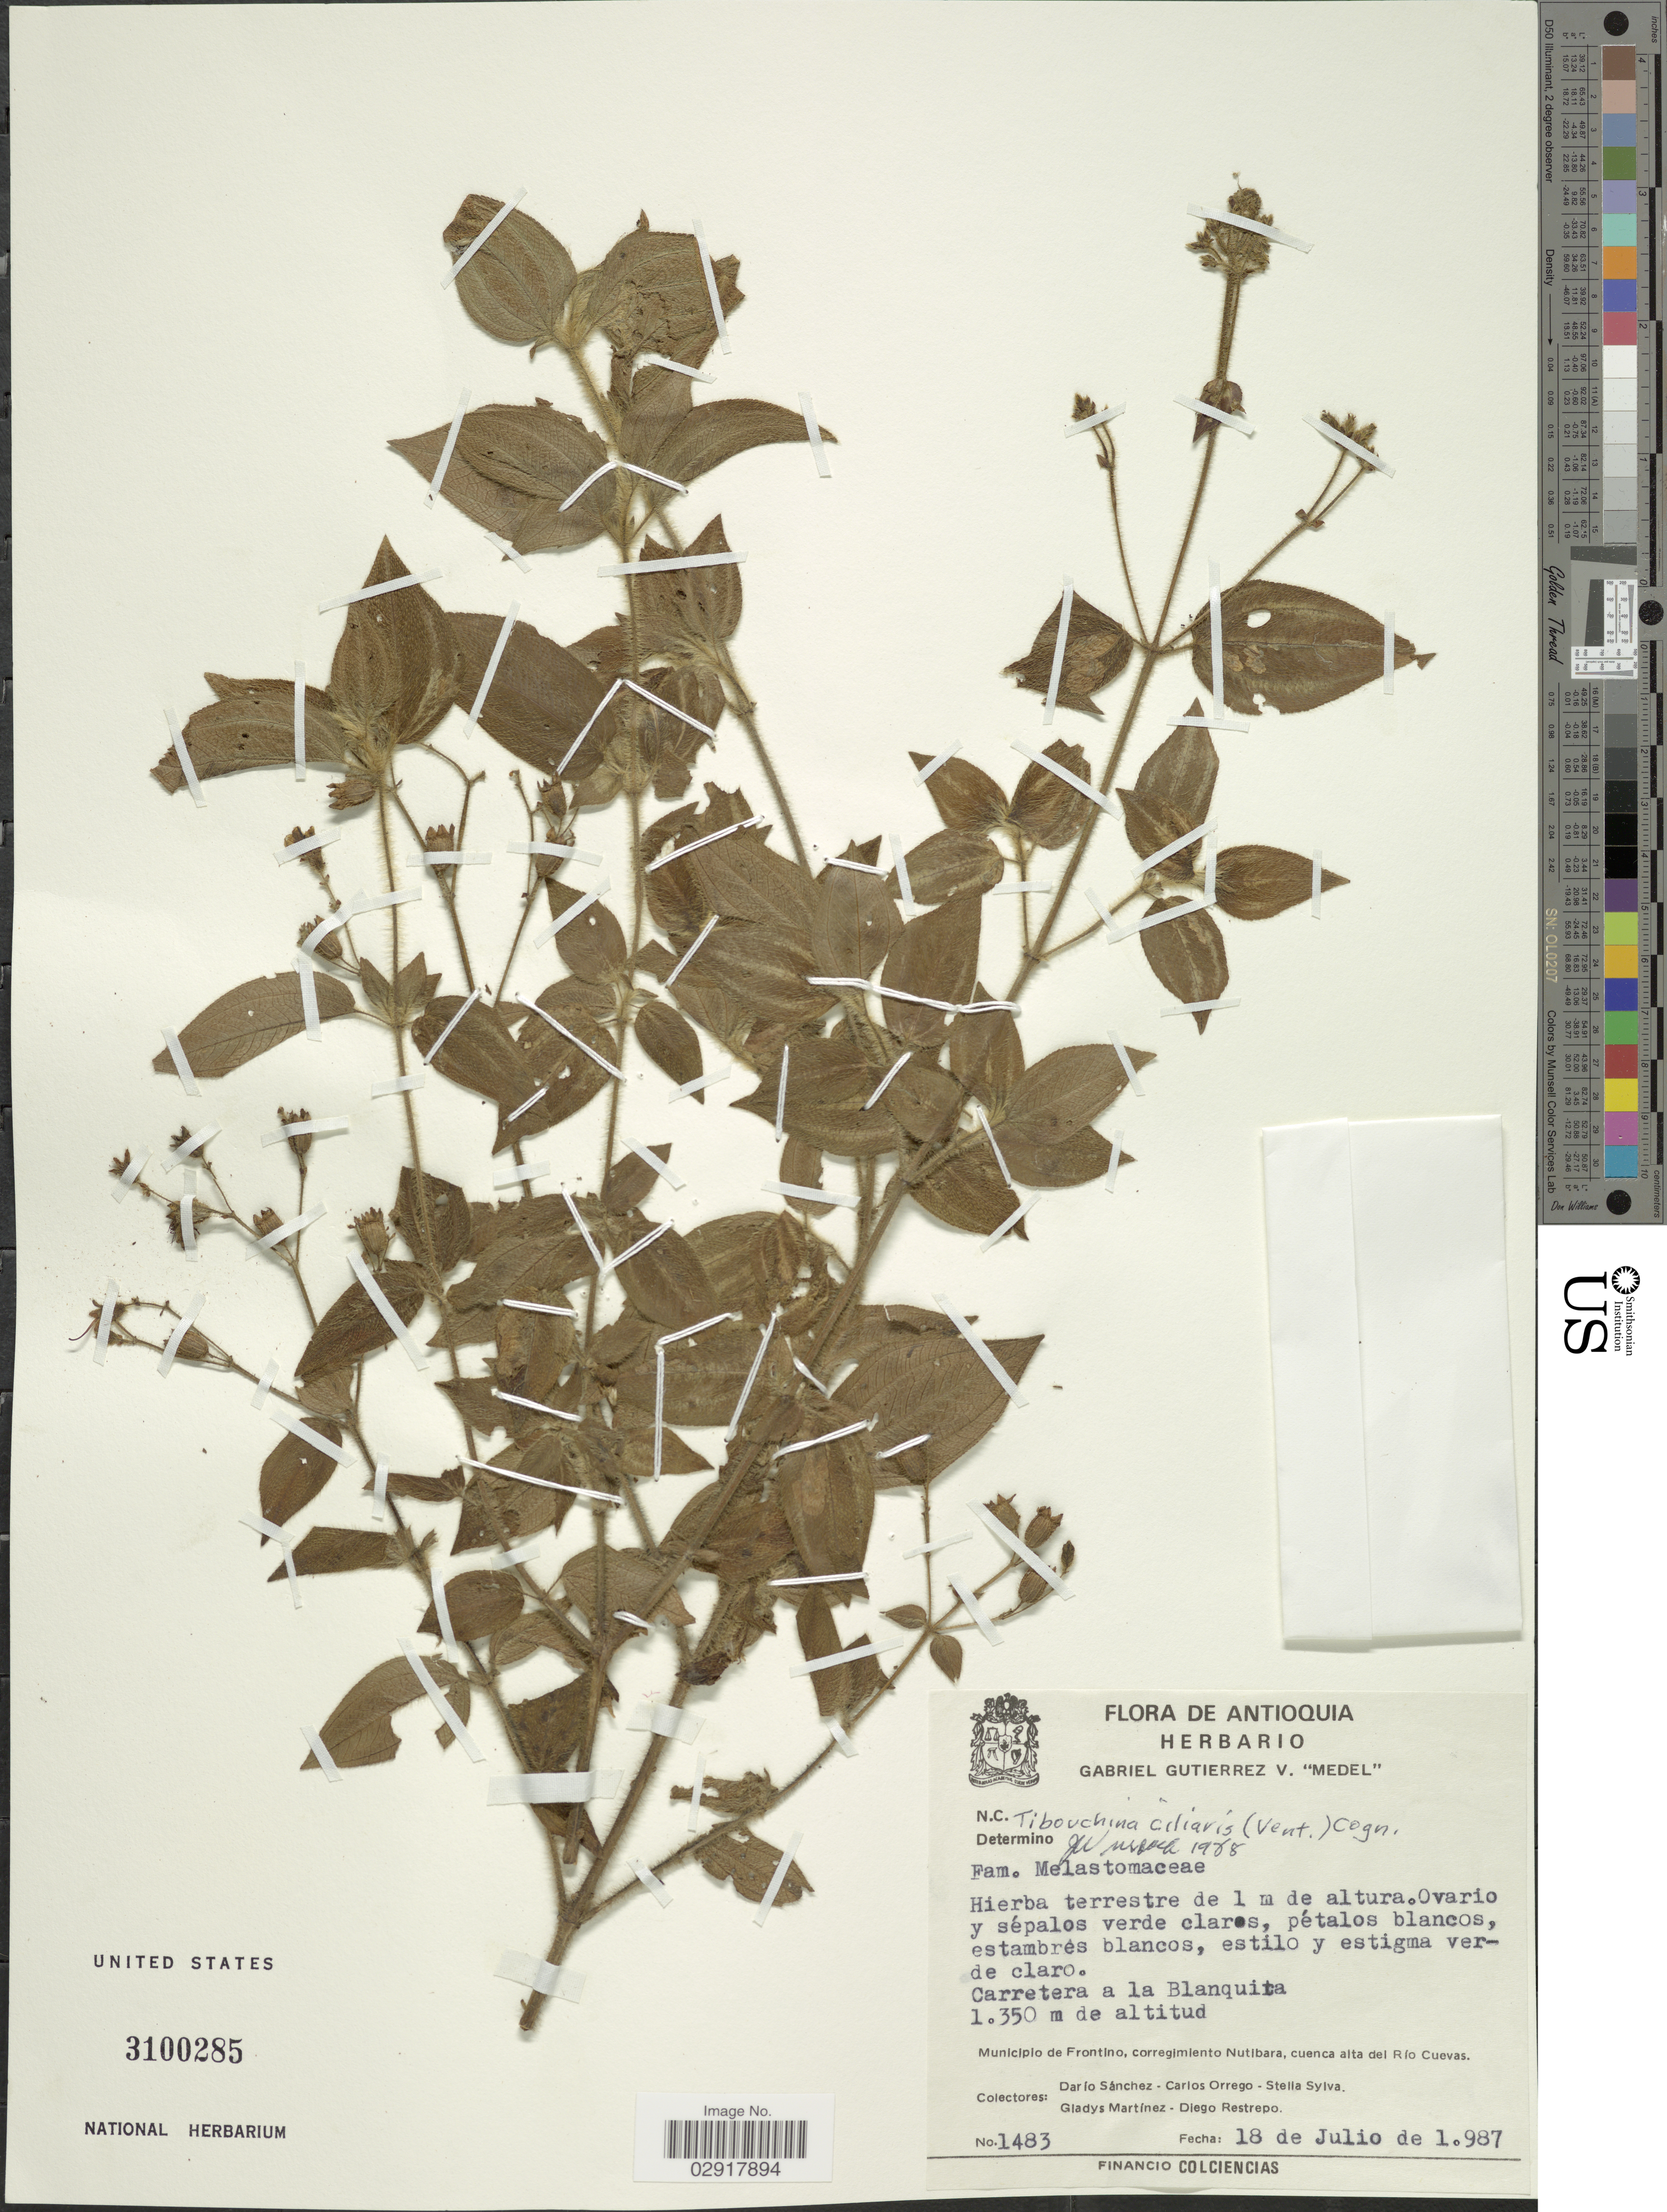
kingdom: Plantae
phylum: Tracheophyta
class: Magnoliopsida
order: Myrtales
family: Melastomataceae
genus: Chaetogastra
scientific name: Chaetogastra ciliaris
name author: (Vent.) DC.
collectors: D. Sánchez, C. Orrego, S. Sylva, G. Martínez & D. Restrepo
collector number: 1483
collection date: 1987-07-18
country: Colombia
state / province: Antioquia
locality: Carretera a la Blanquita. Municipio de Frontino, corregimiento Nutibara, cuenta alta del Río Cuevas.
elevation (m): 1350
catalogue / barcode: US 3100285